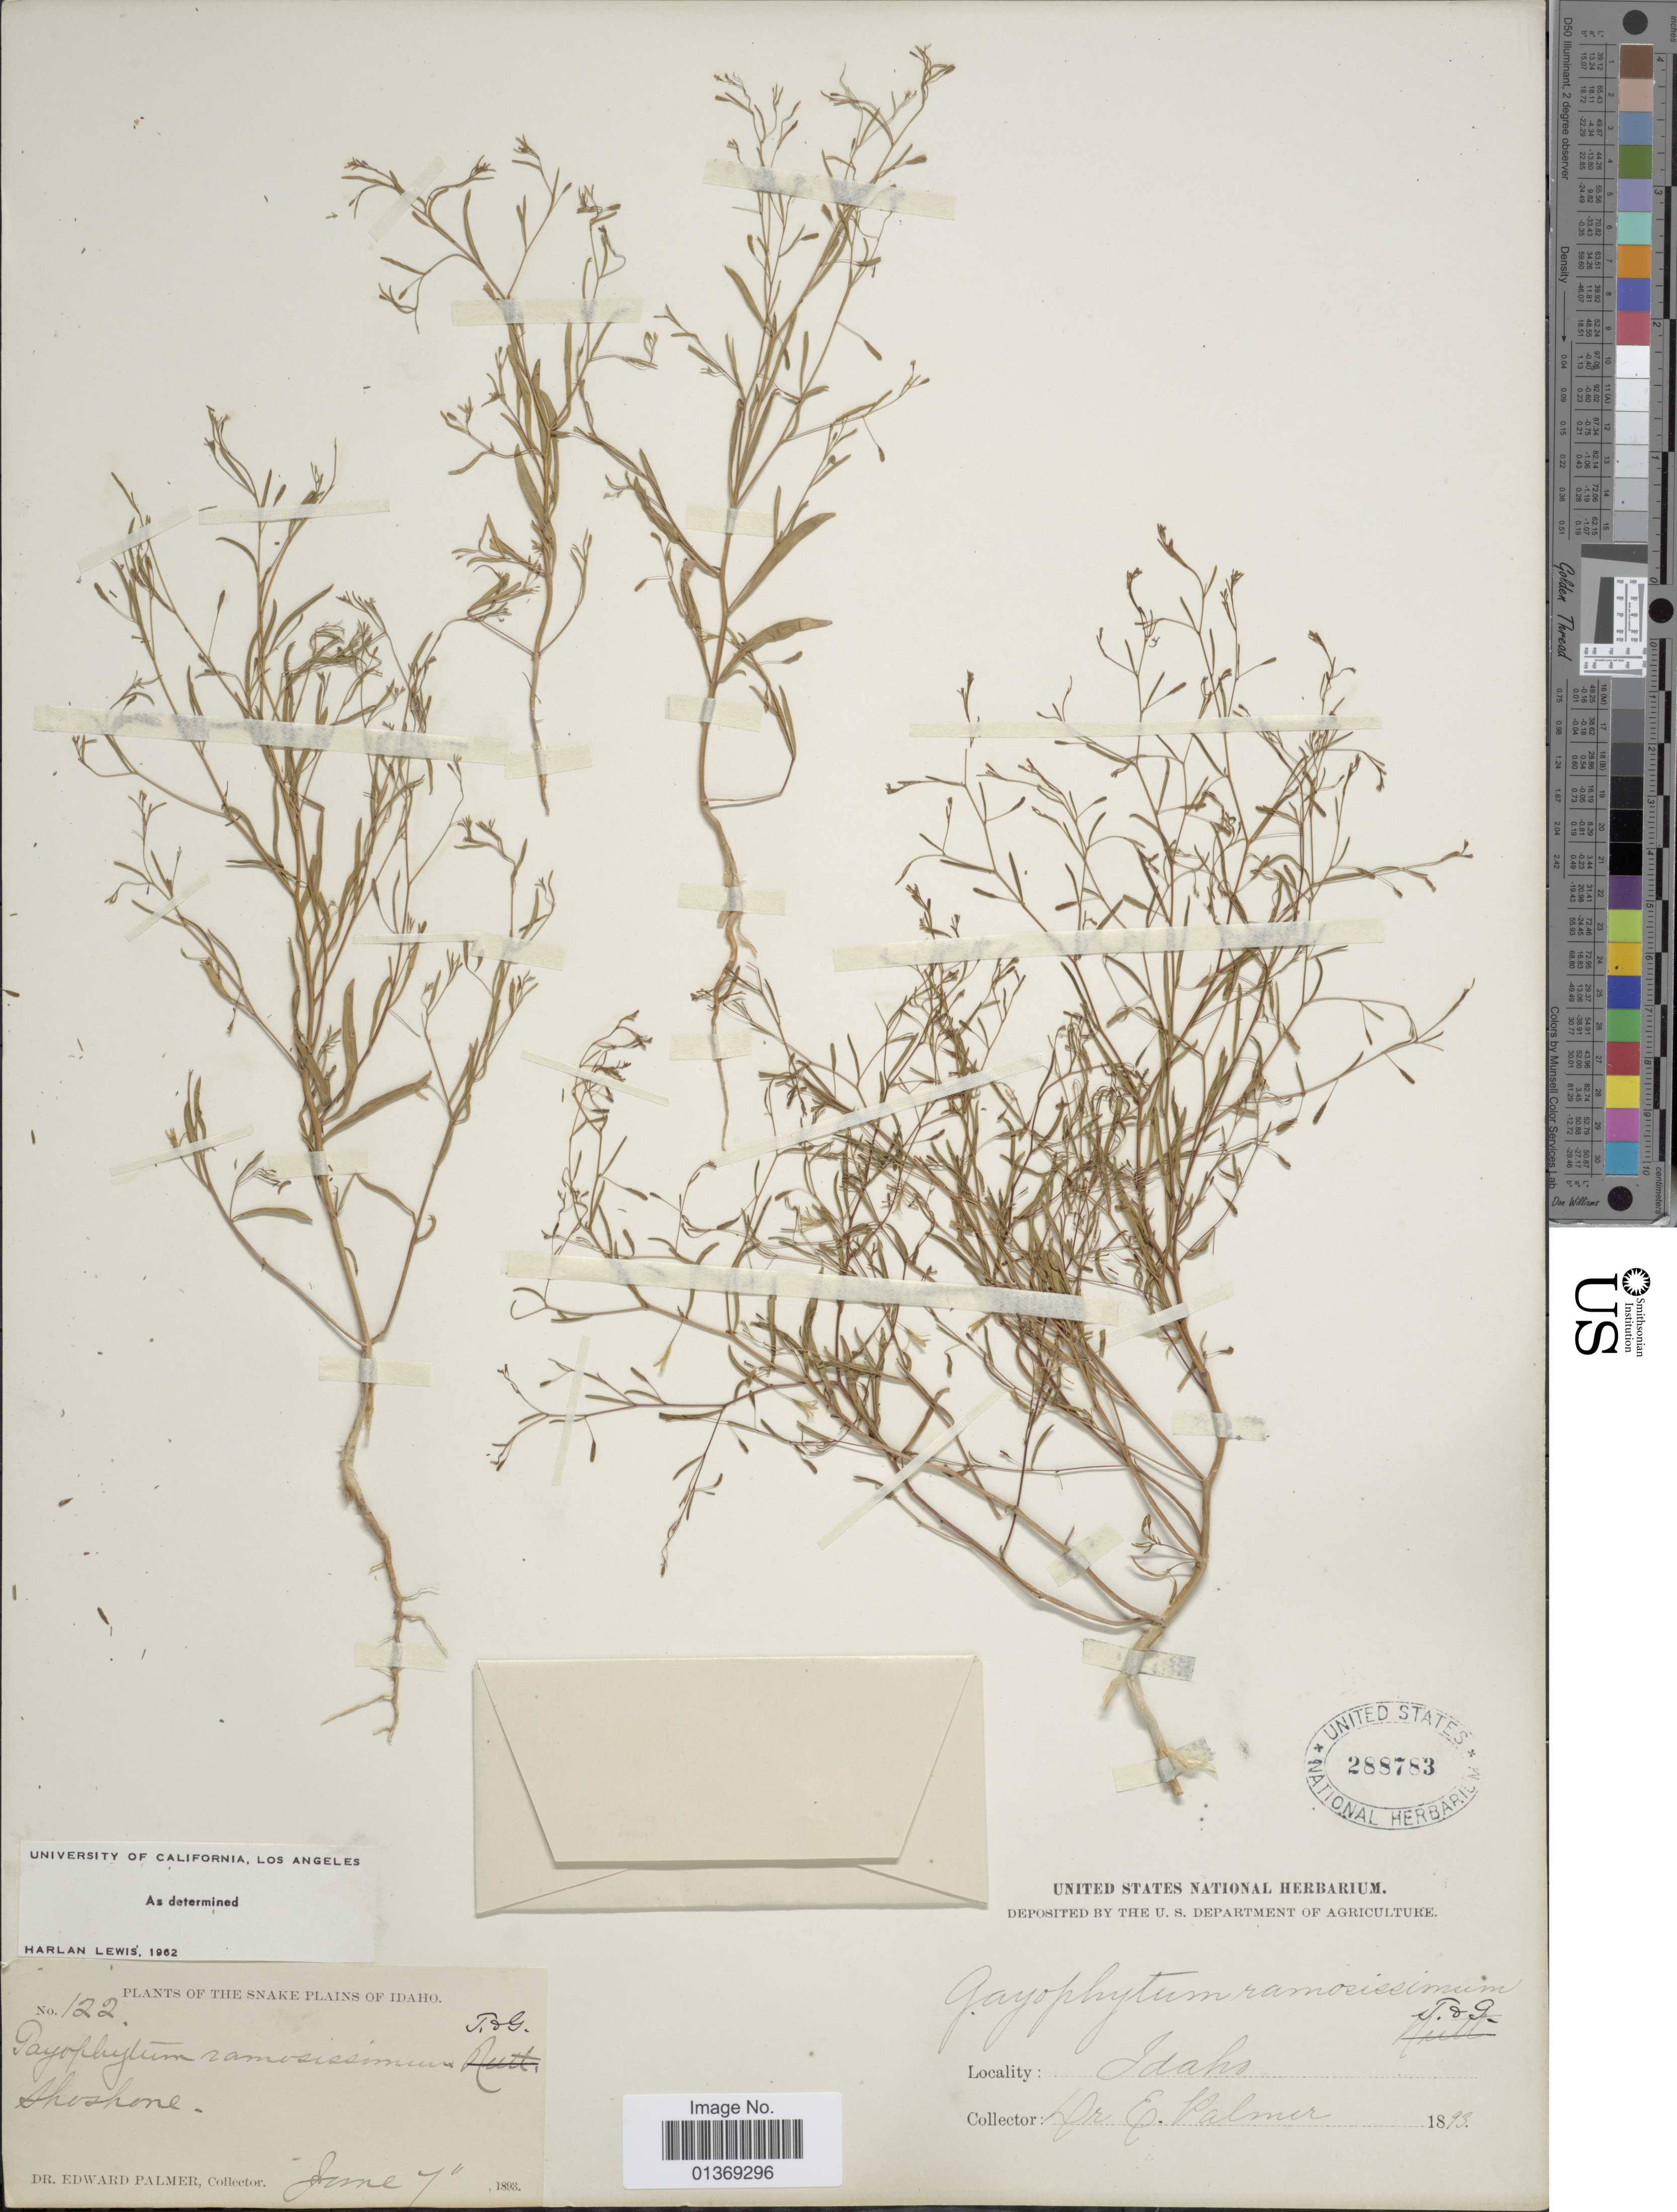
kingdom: Plantae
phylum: Tracheophyta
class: Magnoliopsida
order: Myrtales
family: Onagraceae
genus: Gayophytum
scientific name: Gayophytum ramosissimum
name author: Torr. & A. Gray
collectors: E. Palmer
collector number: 122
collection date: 1893-06-07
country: United States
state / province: Idaho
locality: Snake Plains of Idaho, Shoshone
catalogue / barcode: US 288783